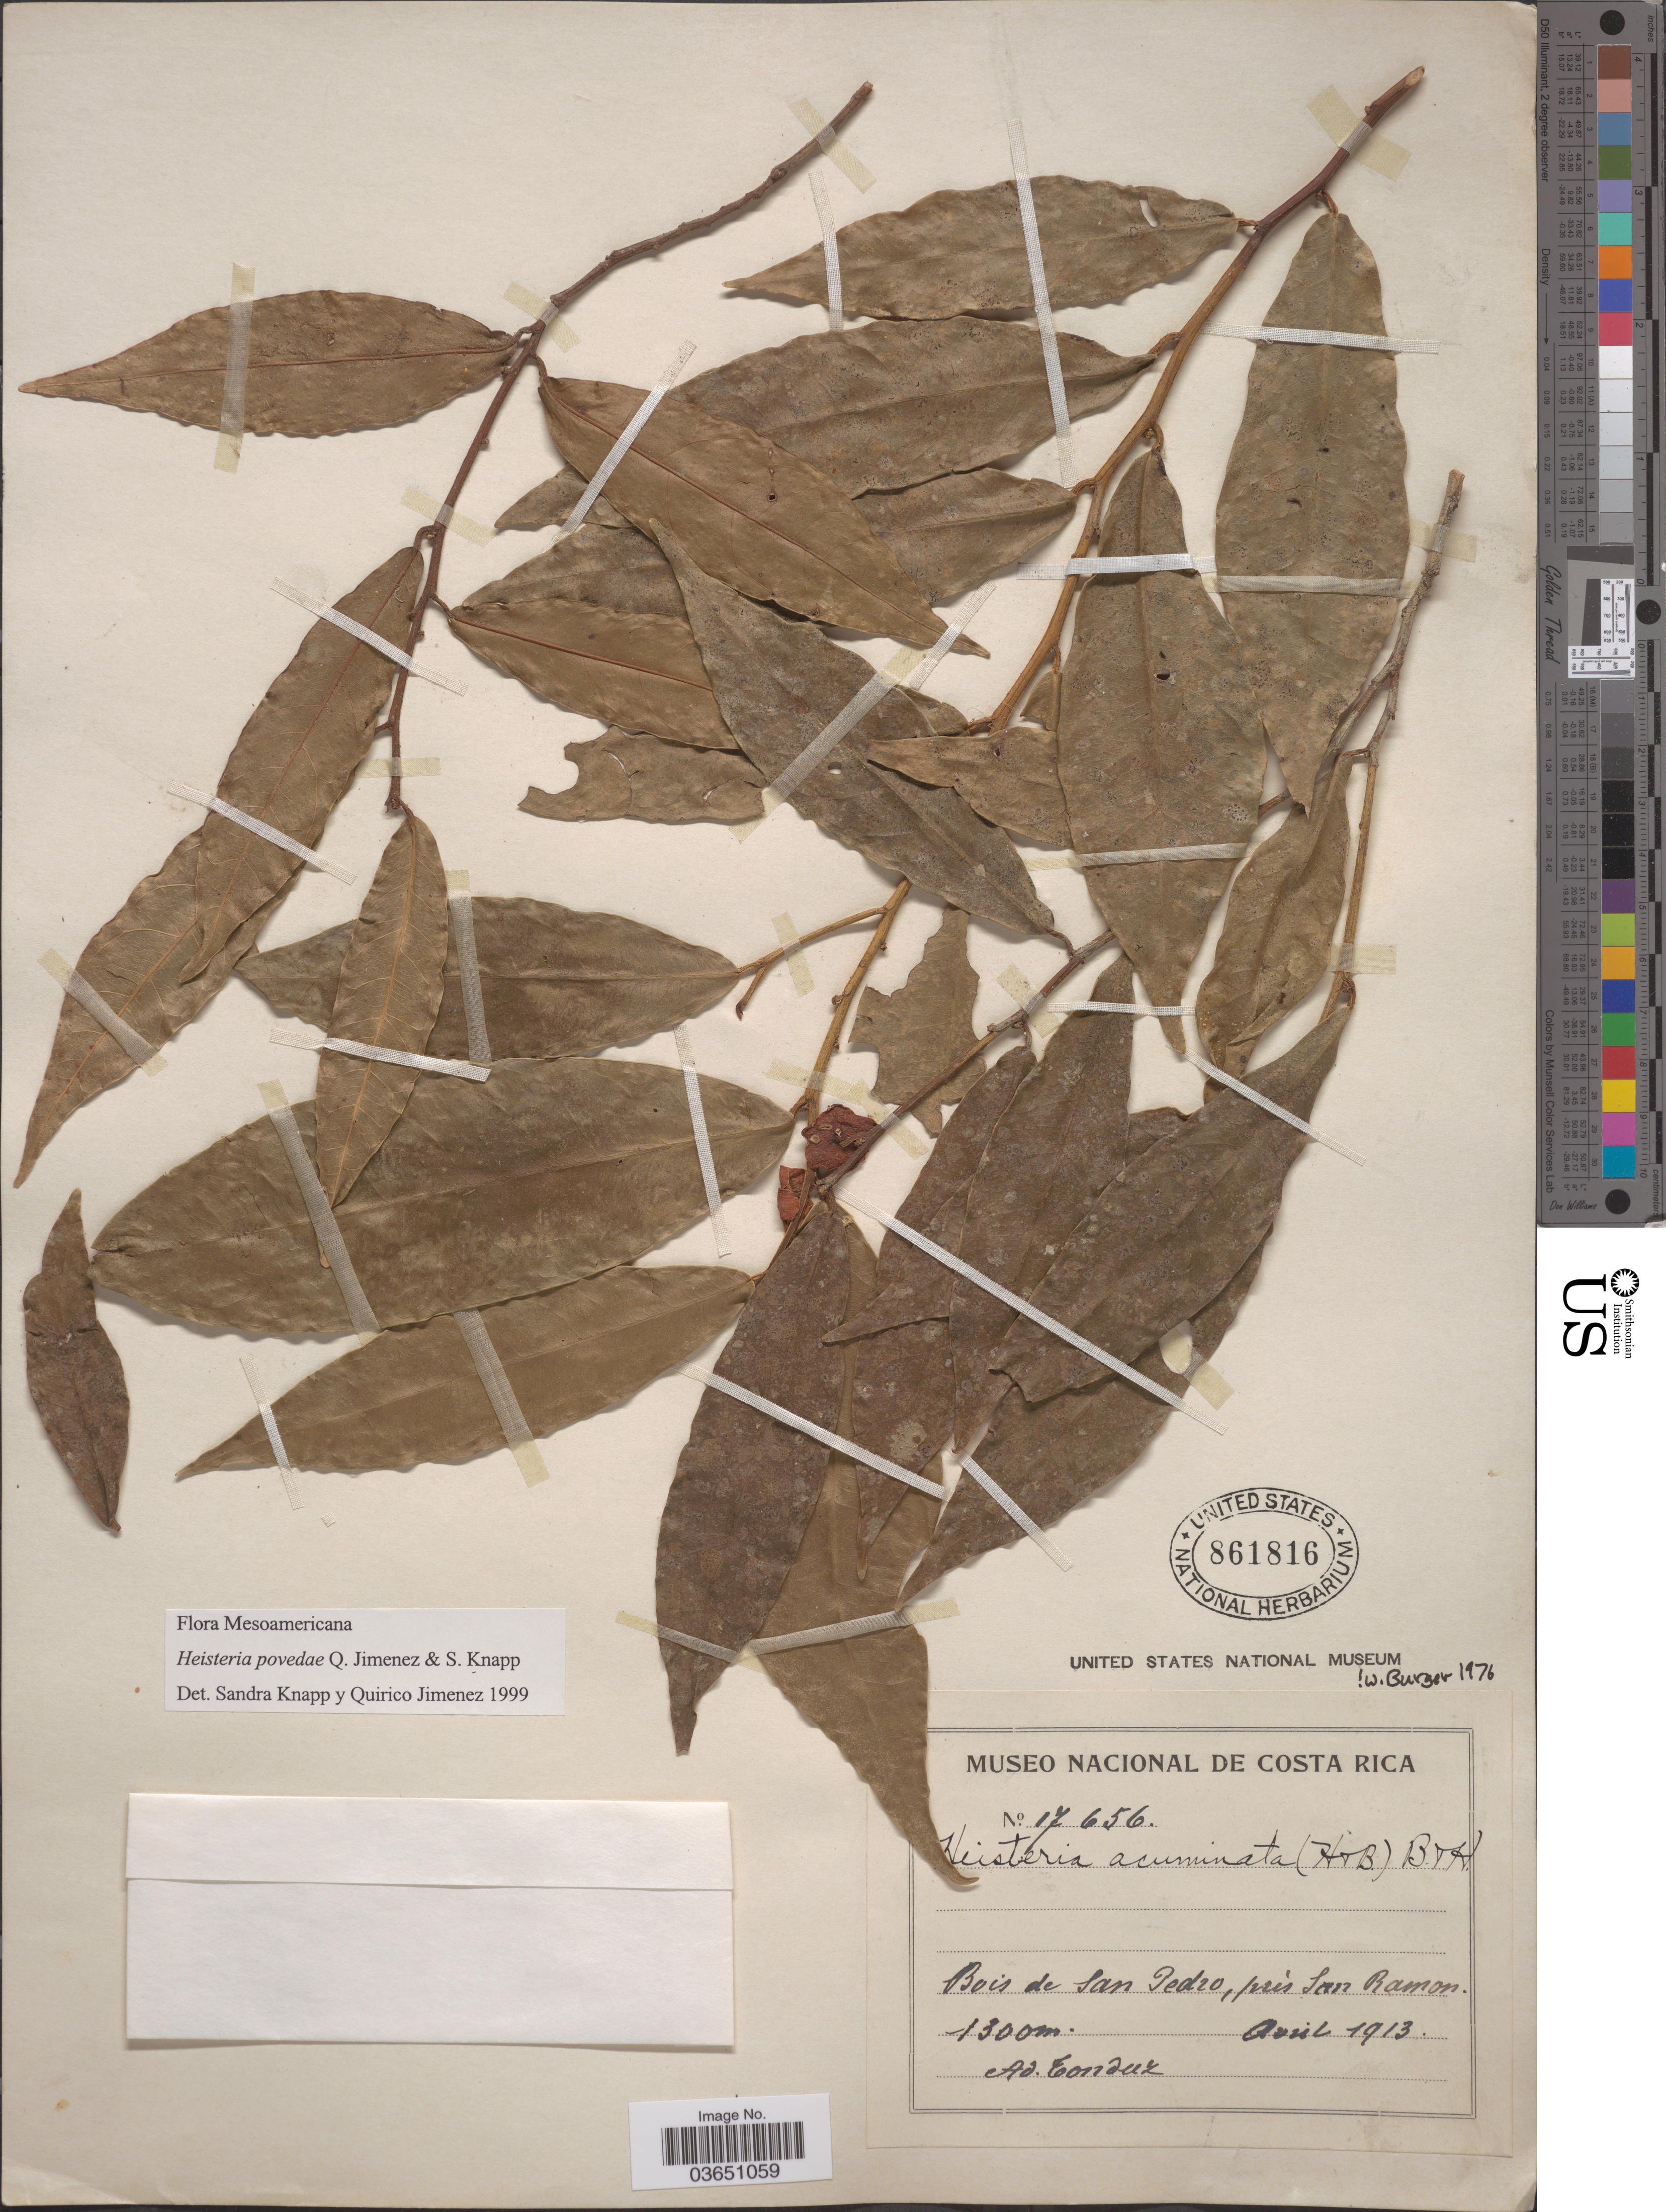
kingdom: Plantae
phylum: Tracheophyta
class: Magnoliopsida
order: Santalales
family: Erythropalaceae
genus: Heisteria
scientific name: Heisteria povedae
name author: Q. Jiménez & S. Knapp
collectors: A. Tonduz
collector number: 17656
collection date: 1913-04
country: Costa Rica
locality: Bois de San Pedro, prés San Ramon.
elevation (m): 1300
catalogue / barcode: US 861816